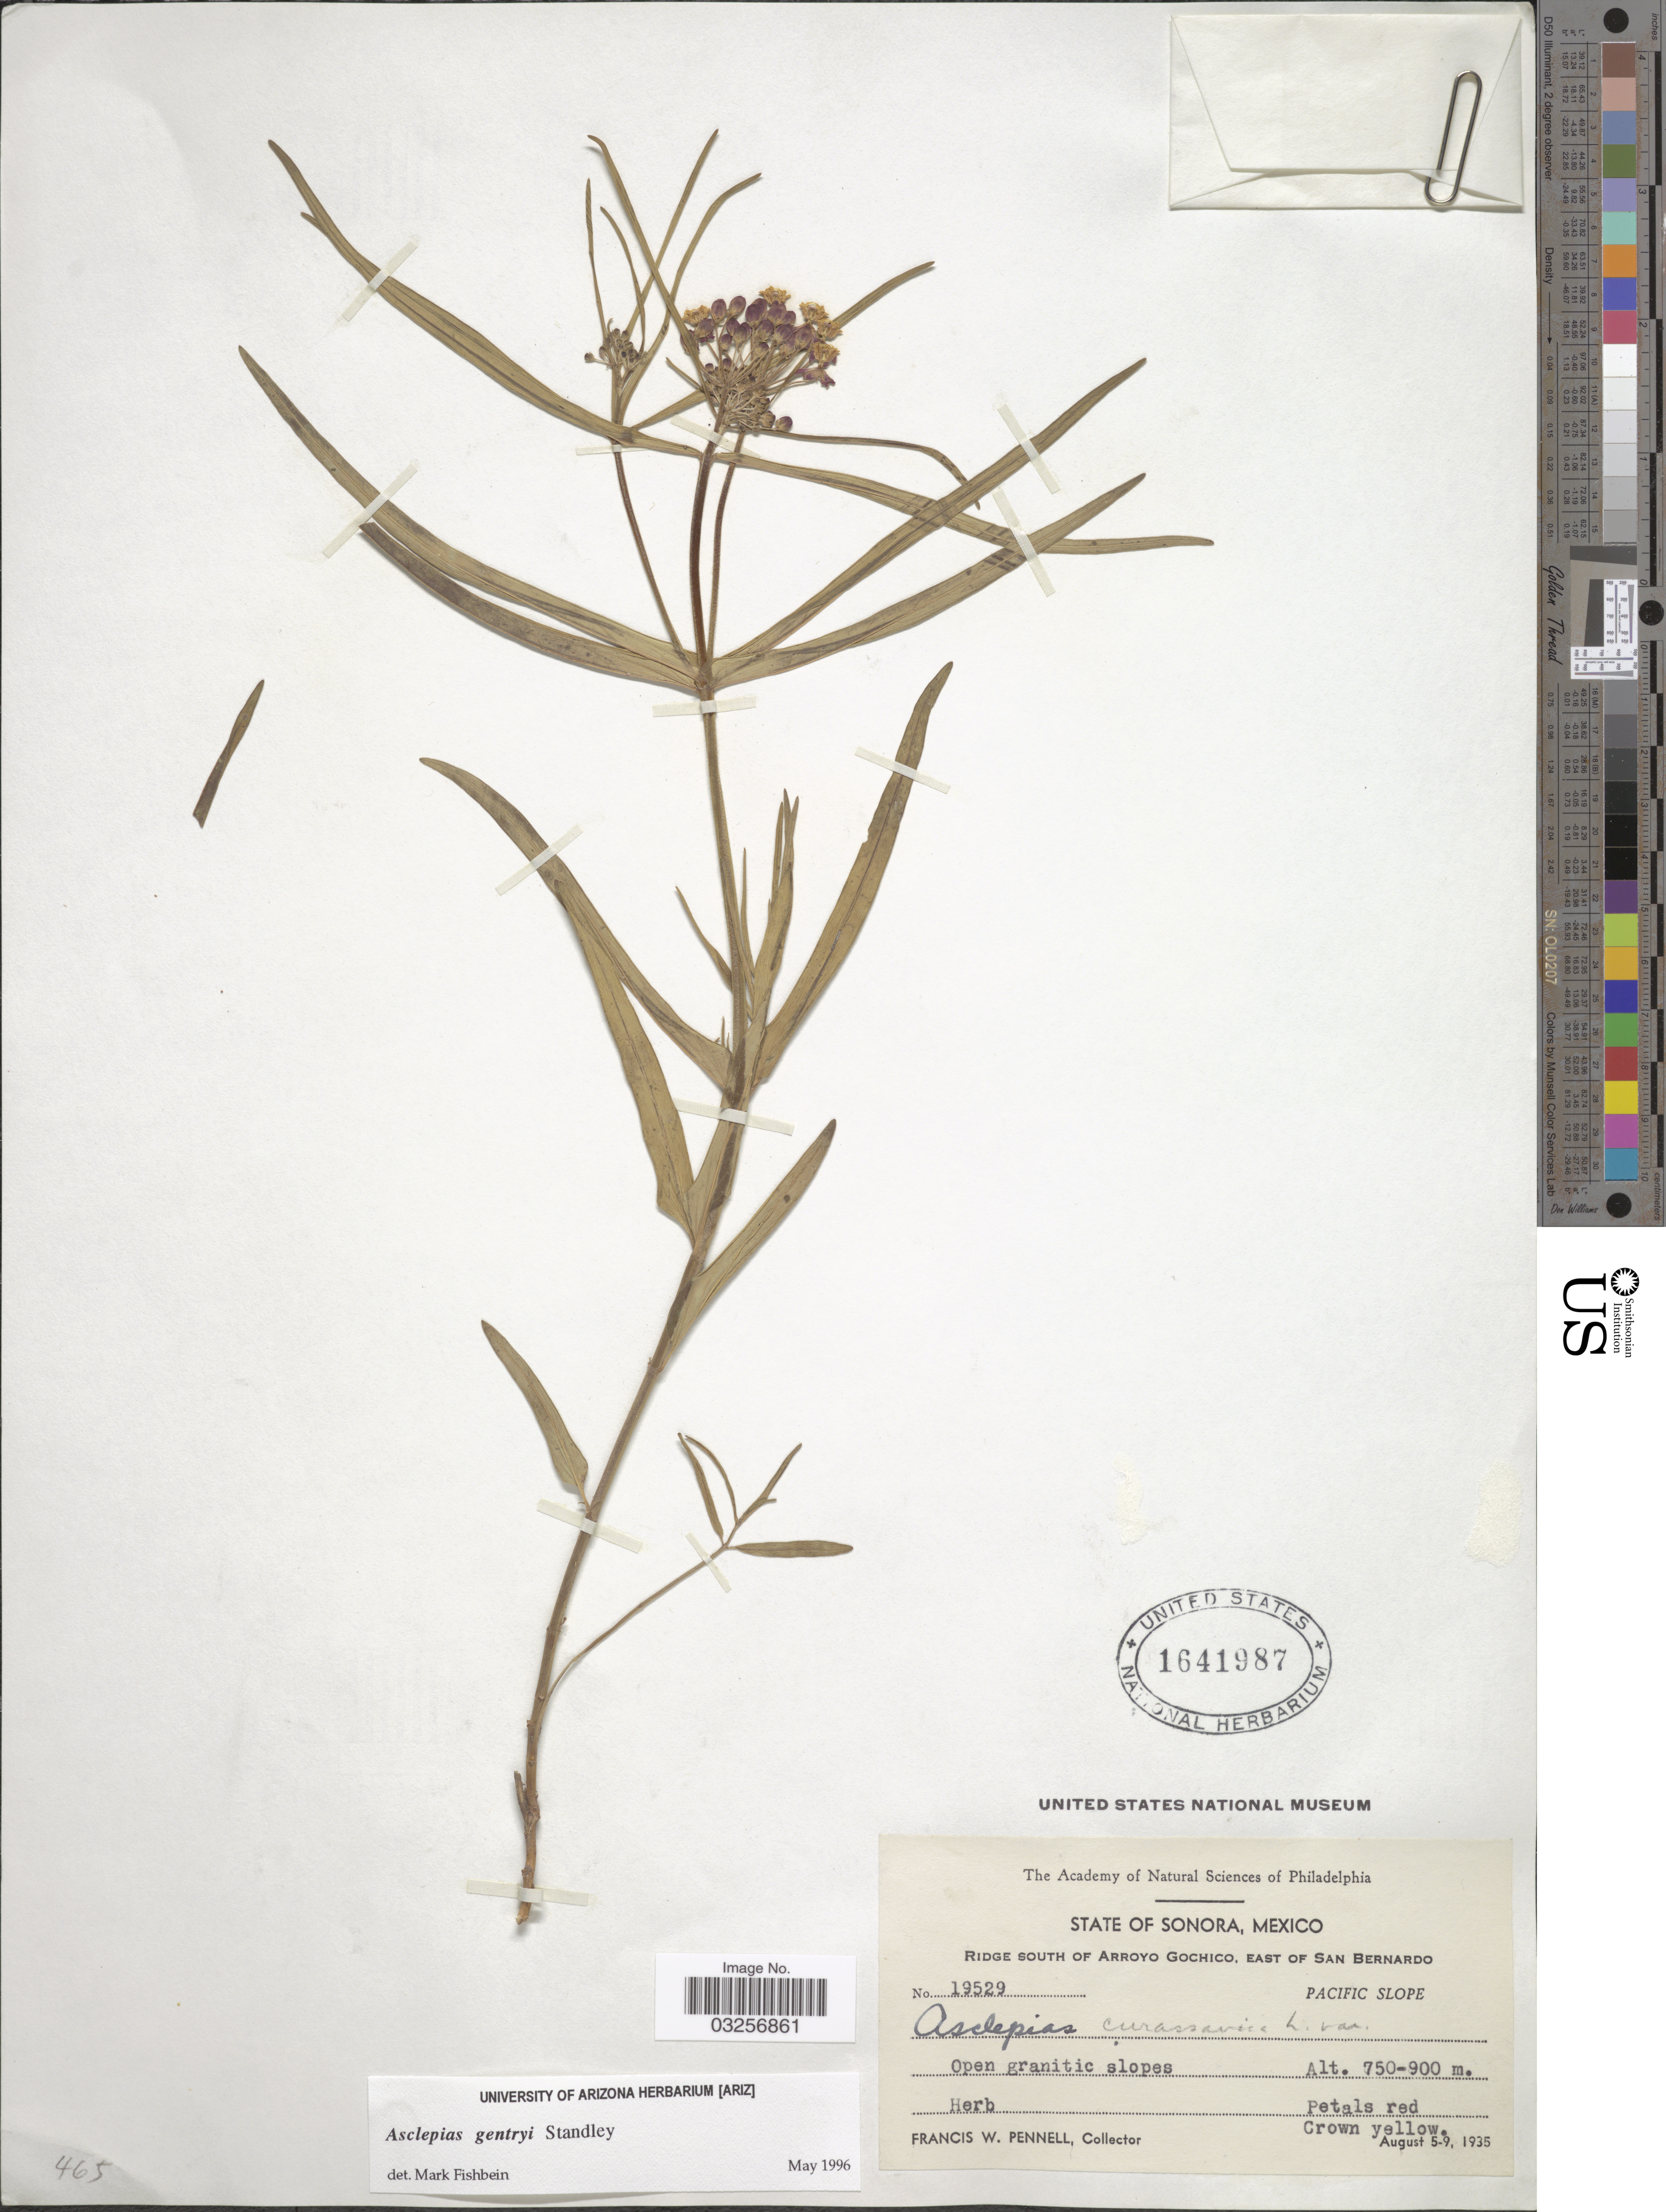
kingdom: Plantae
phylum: Tracheophyta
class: Magnoliopsida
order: Gentianales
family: Apocynaceae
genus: Asclepias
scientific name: Asclepias gentryi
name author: Standl.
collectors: F. W. Pennell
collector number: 19529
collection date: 1935-08-05/1935-08-09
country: Mexico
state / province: Sonora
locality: Ridge south of Arroyo Gochico, east of San Bernardo. Pacific Slope.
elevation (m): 750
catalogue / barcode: US 1641987